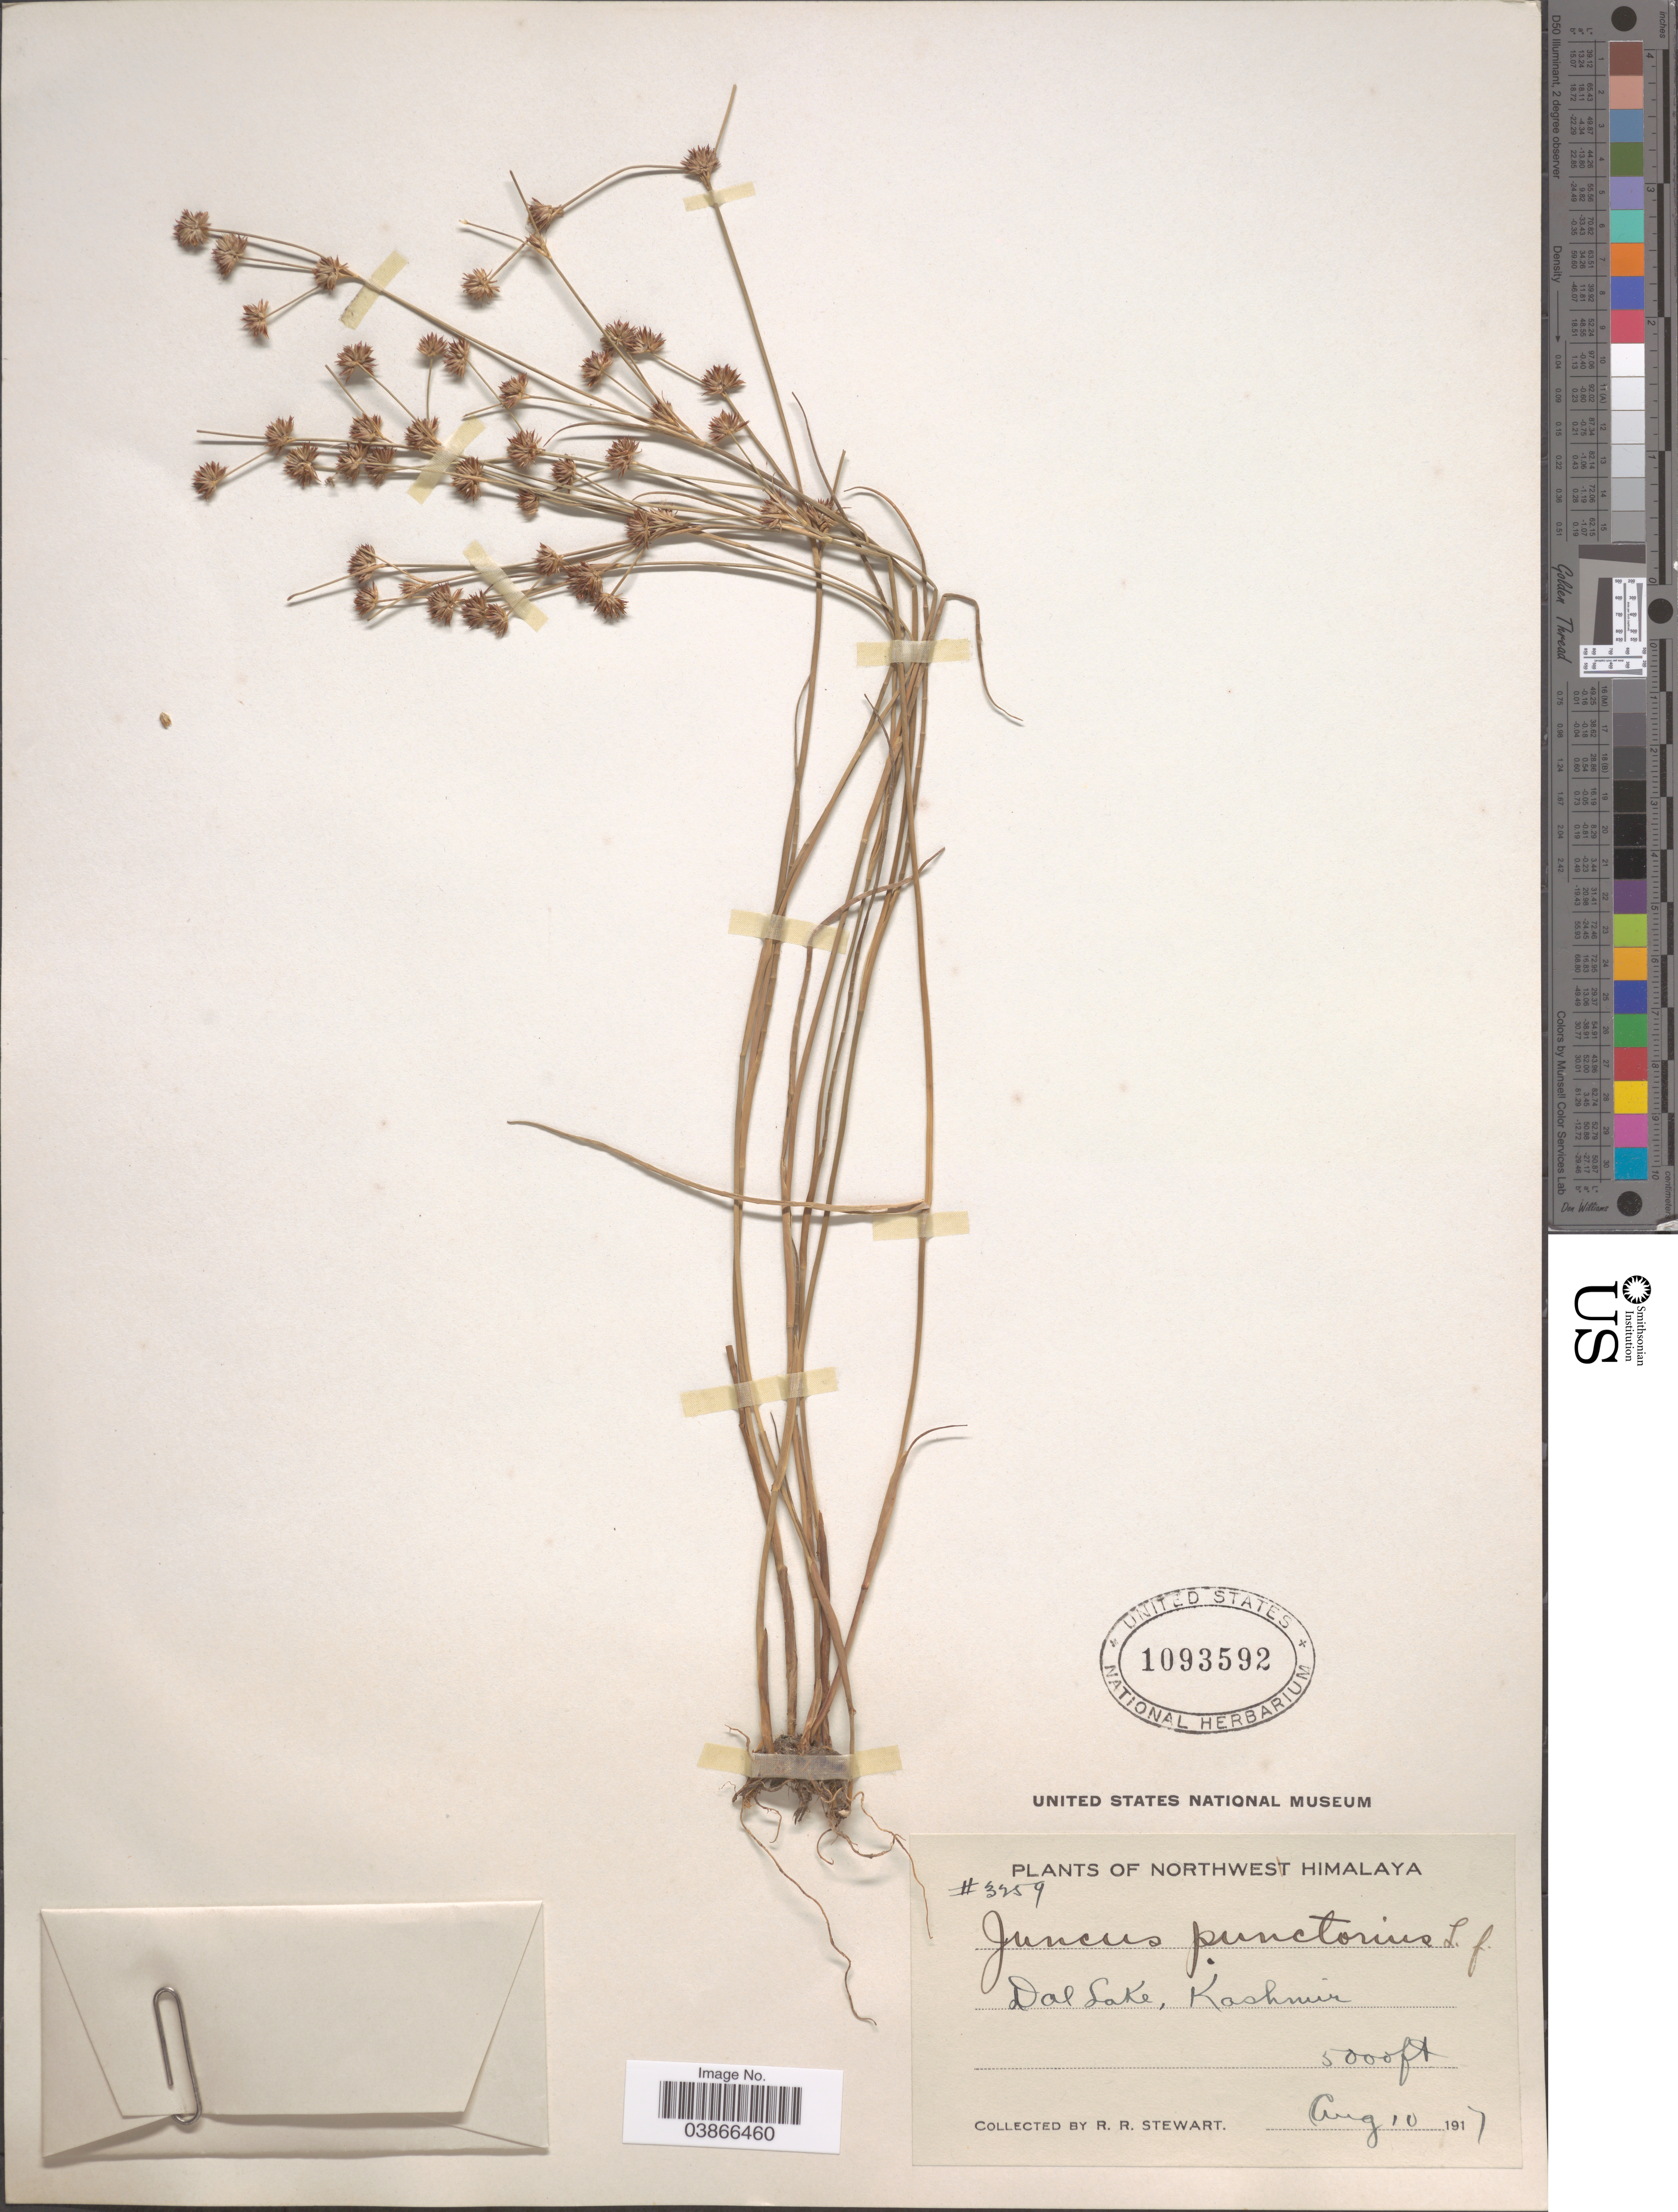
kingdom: Plantae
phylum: Tracheophyta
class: Liliopsida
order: Poales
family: Juncaceae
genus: Juncus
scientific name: Juncus punctorius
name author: L. f.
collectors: R. Stewart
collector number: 3259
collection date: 1917-08-10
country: India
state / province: Jammu and Kashmir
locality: Northwest Himalaya. Dal Lake, Kashmir.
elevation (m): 1524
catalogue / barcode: US 1093592